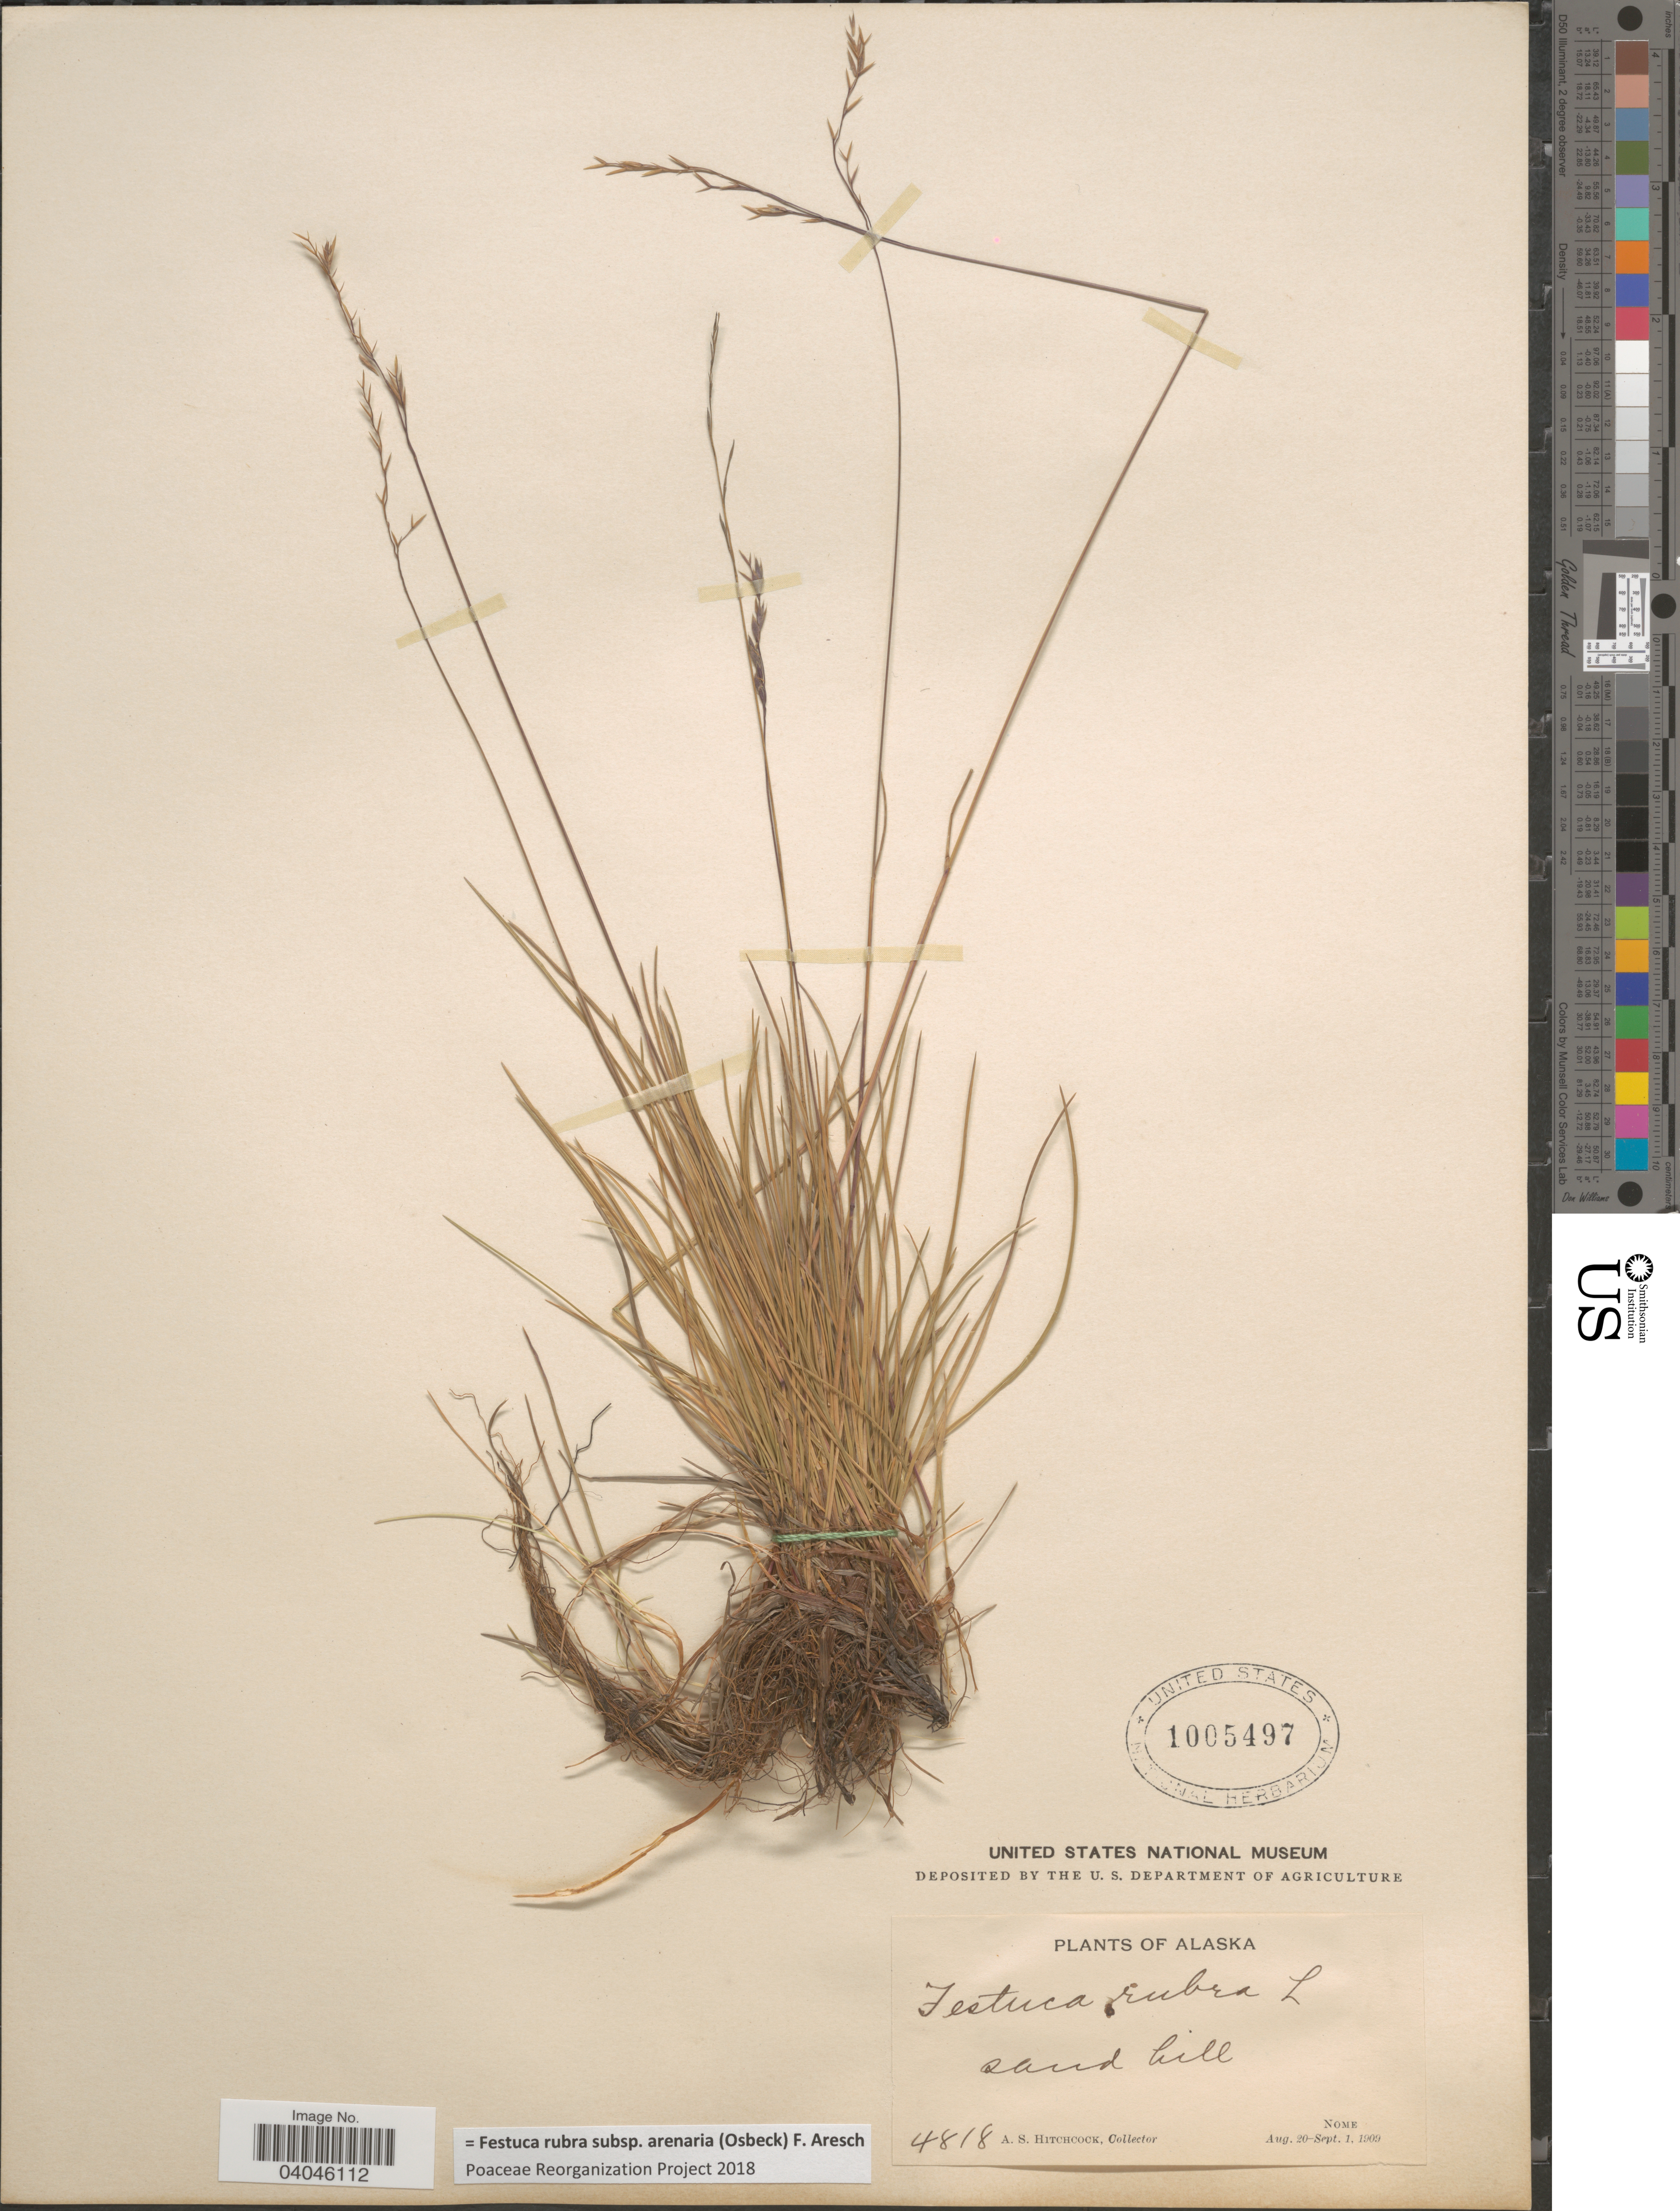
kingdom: Plantae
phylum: Tracheophyta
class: Liliopsida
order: Poales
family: Poaceae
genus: Festuca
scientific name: Festuca rubra subsp. arenaria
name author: (Osbeck) F. Aresch.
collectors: A. S. Hitchcock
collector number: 4818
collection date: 1909-08-20/1909-09-01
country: United States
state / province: Alaska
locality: Sand hill. Nome.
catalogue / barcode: US 1005497